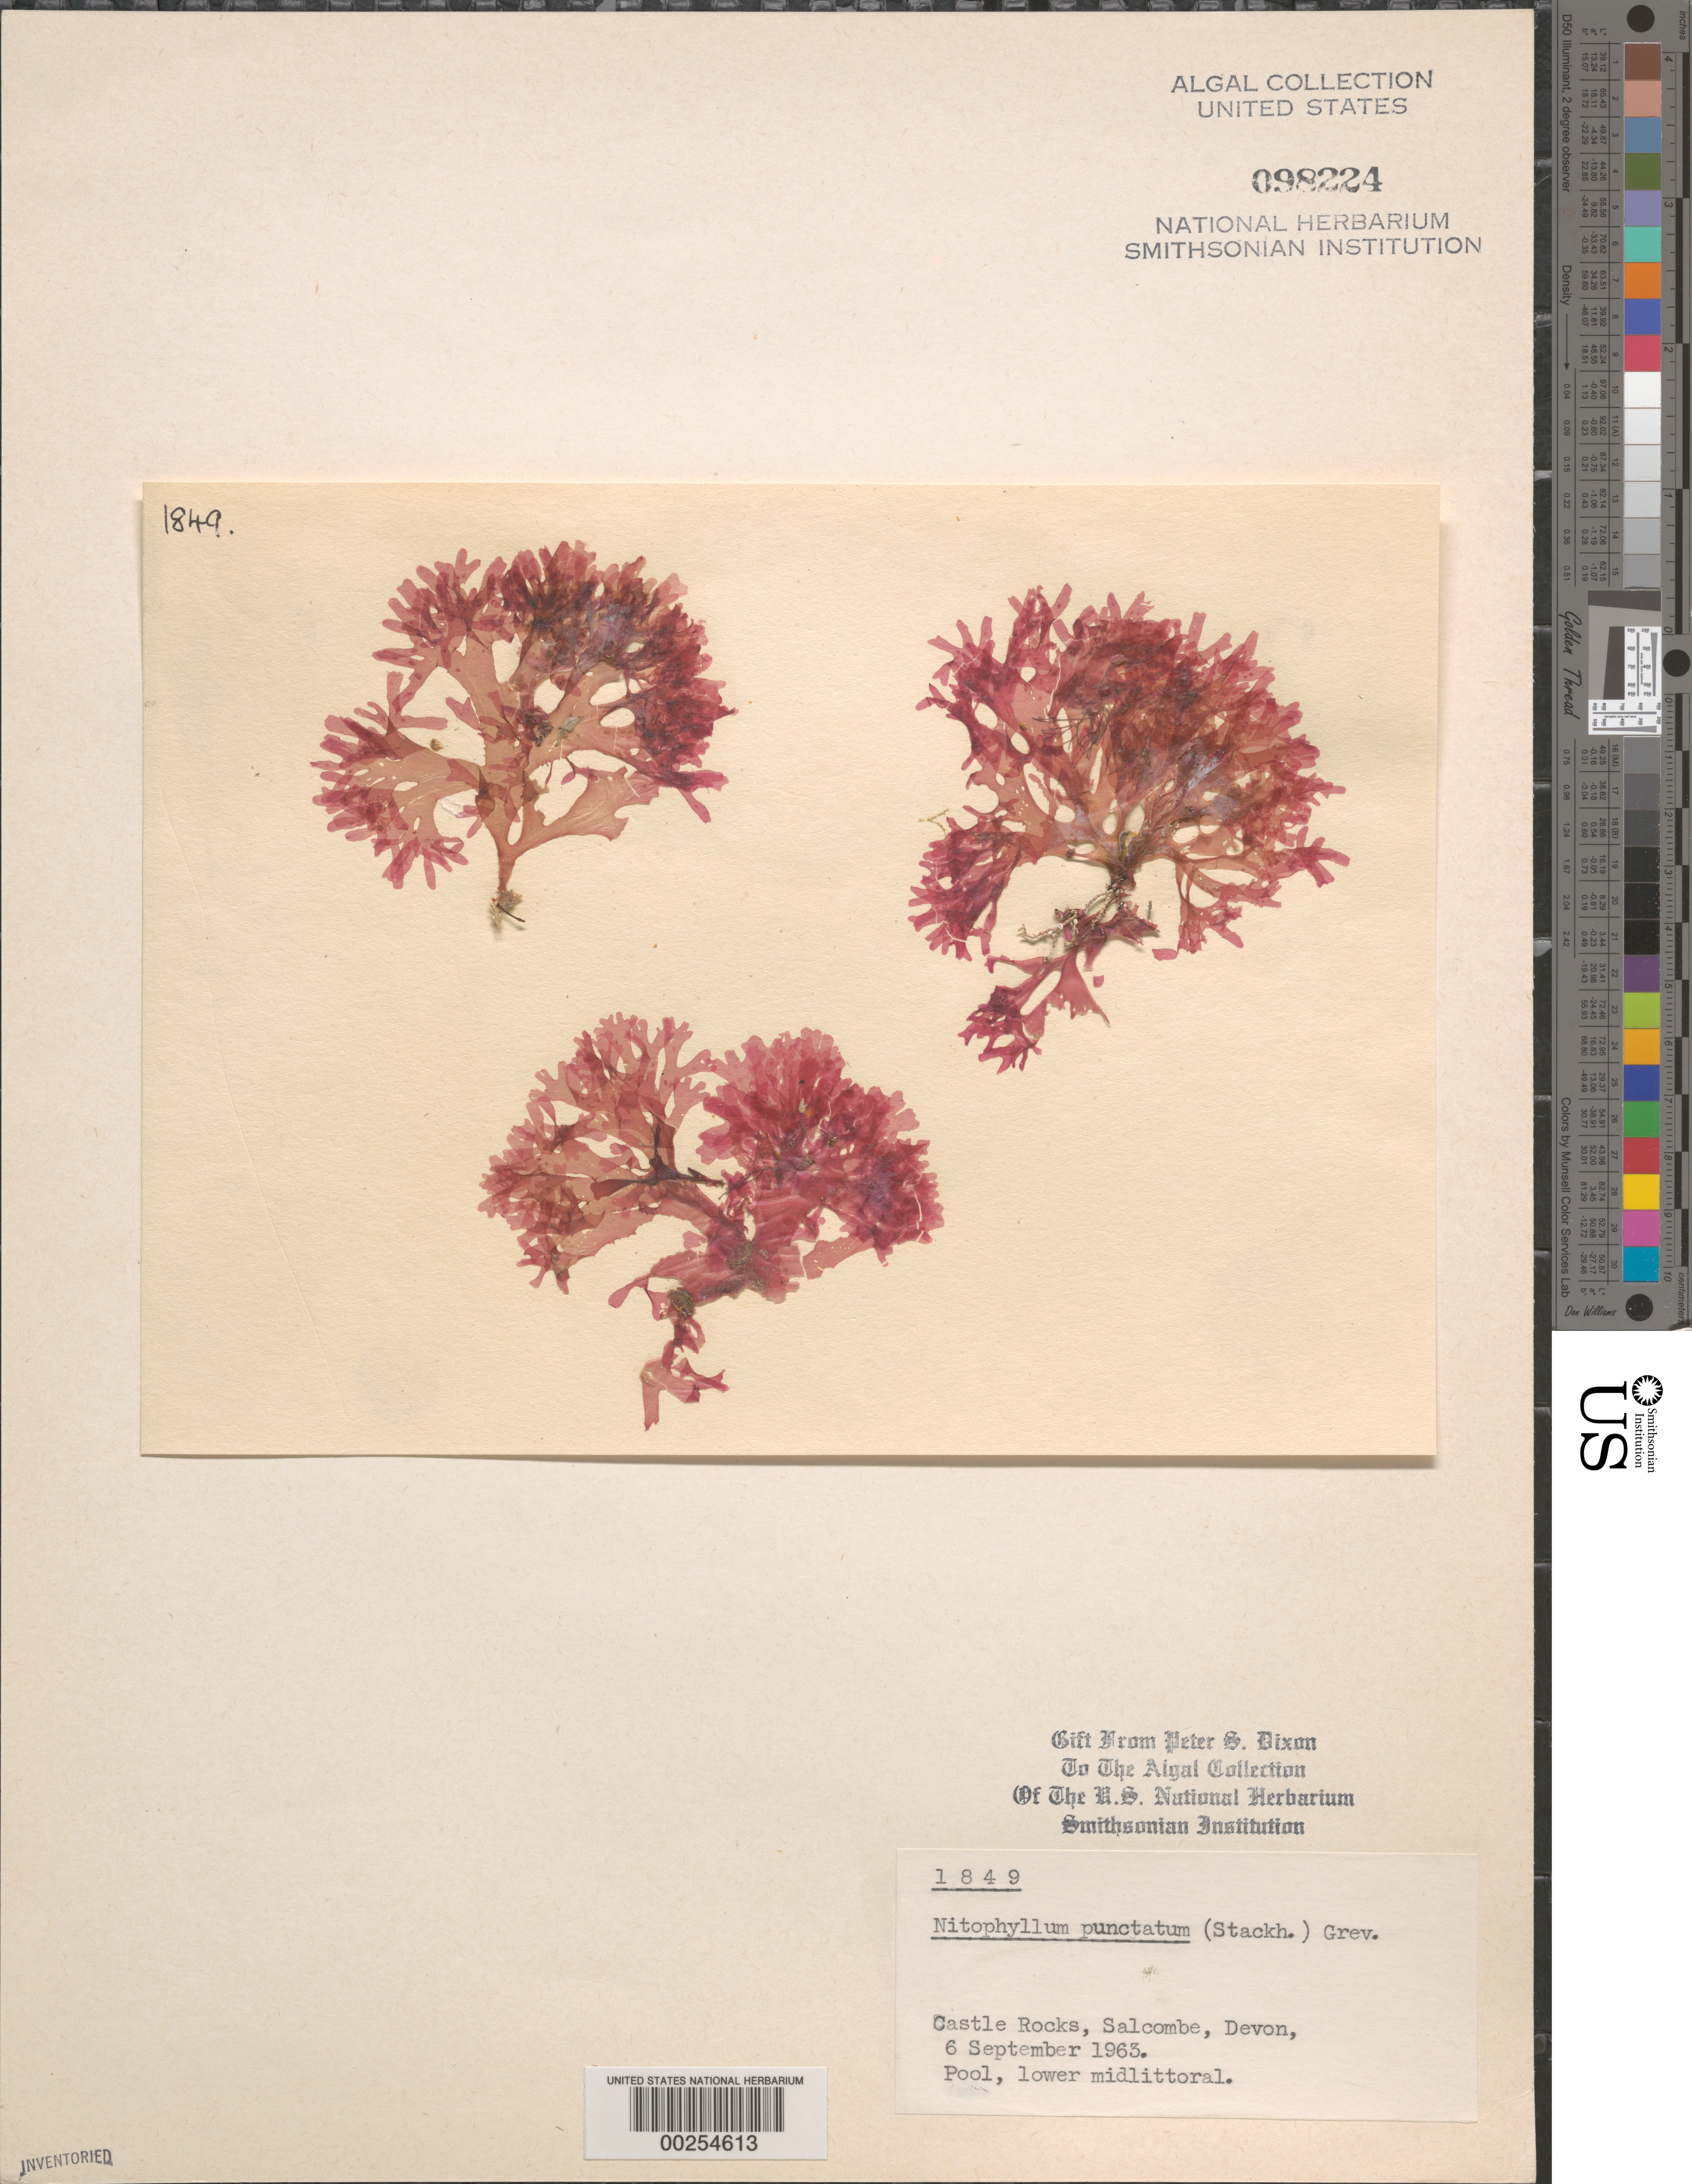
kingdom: Plantae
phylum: Rhodophyta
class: Florideophyceae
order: Ceramiales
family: Delesseriaceae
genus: Nitophyllum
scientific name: Nitophyllum punctatum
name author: (Stackh.) Grev.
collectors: P. S. Dixon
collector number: PSD 1849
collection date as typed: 06 Sep 1963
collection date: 1963-09-06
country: United Kingdom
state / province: England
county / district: Devon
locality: Castle Rocks, Salcombe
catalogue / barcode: US 98224